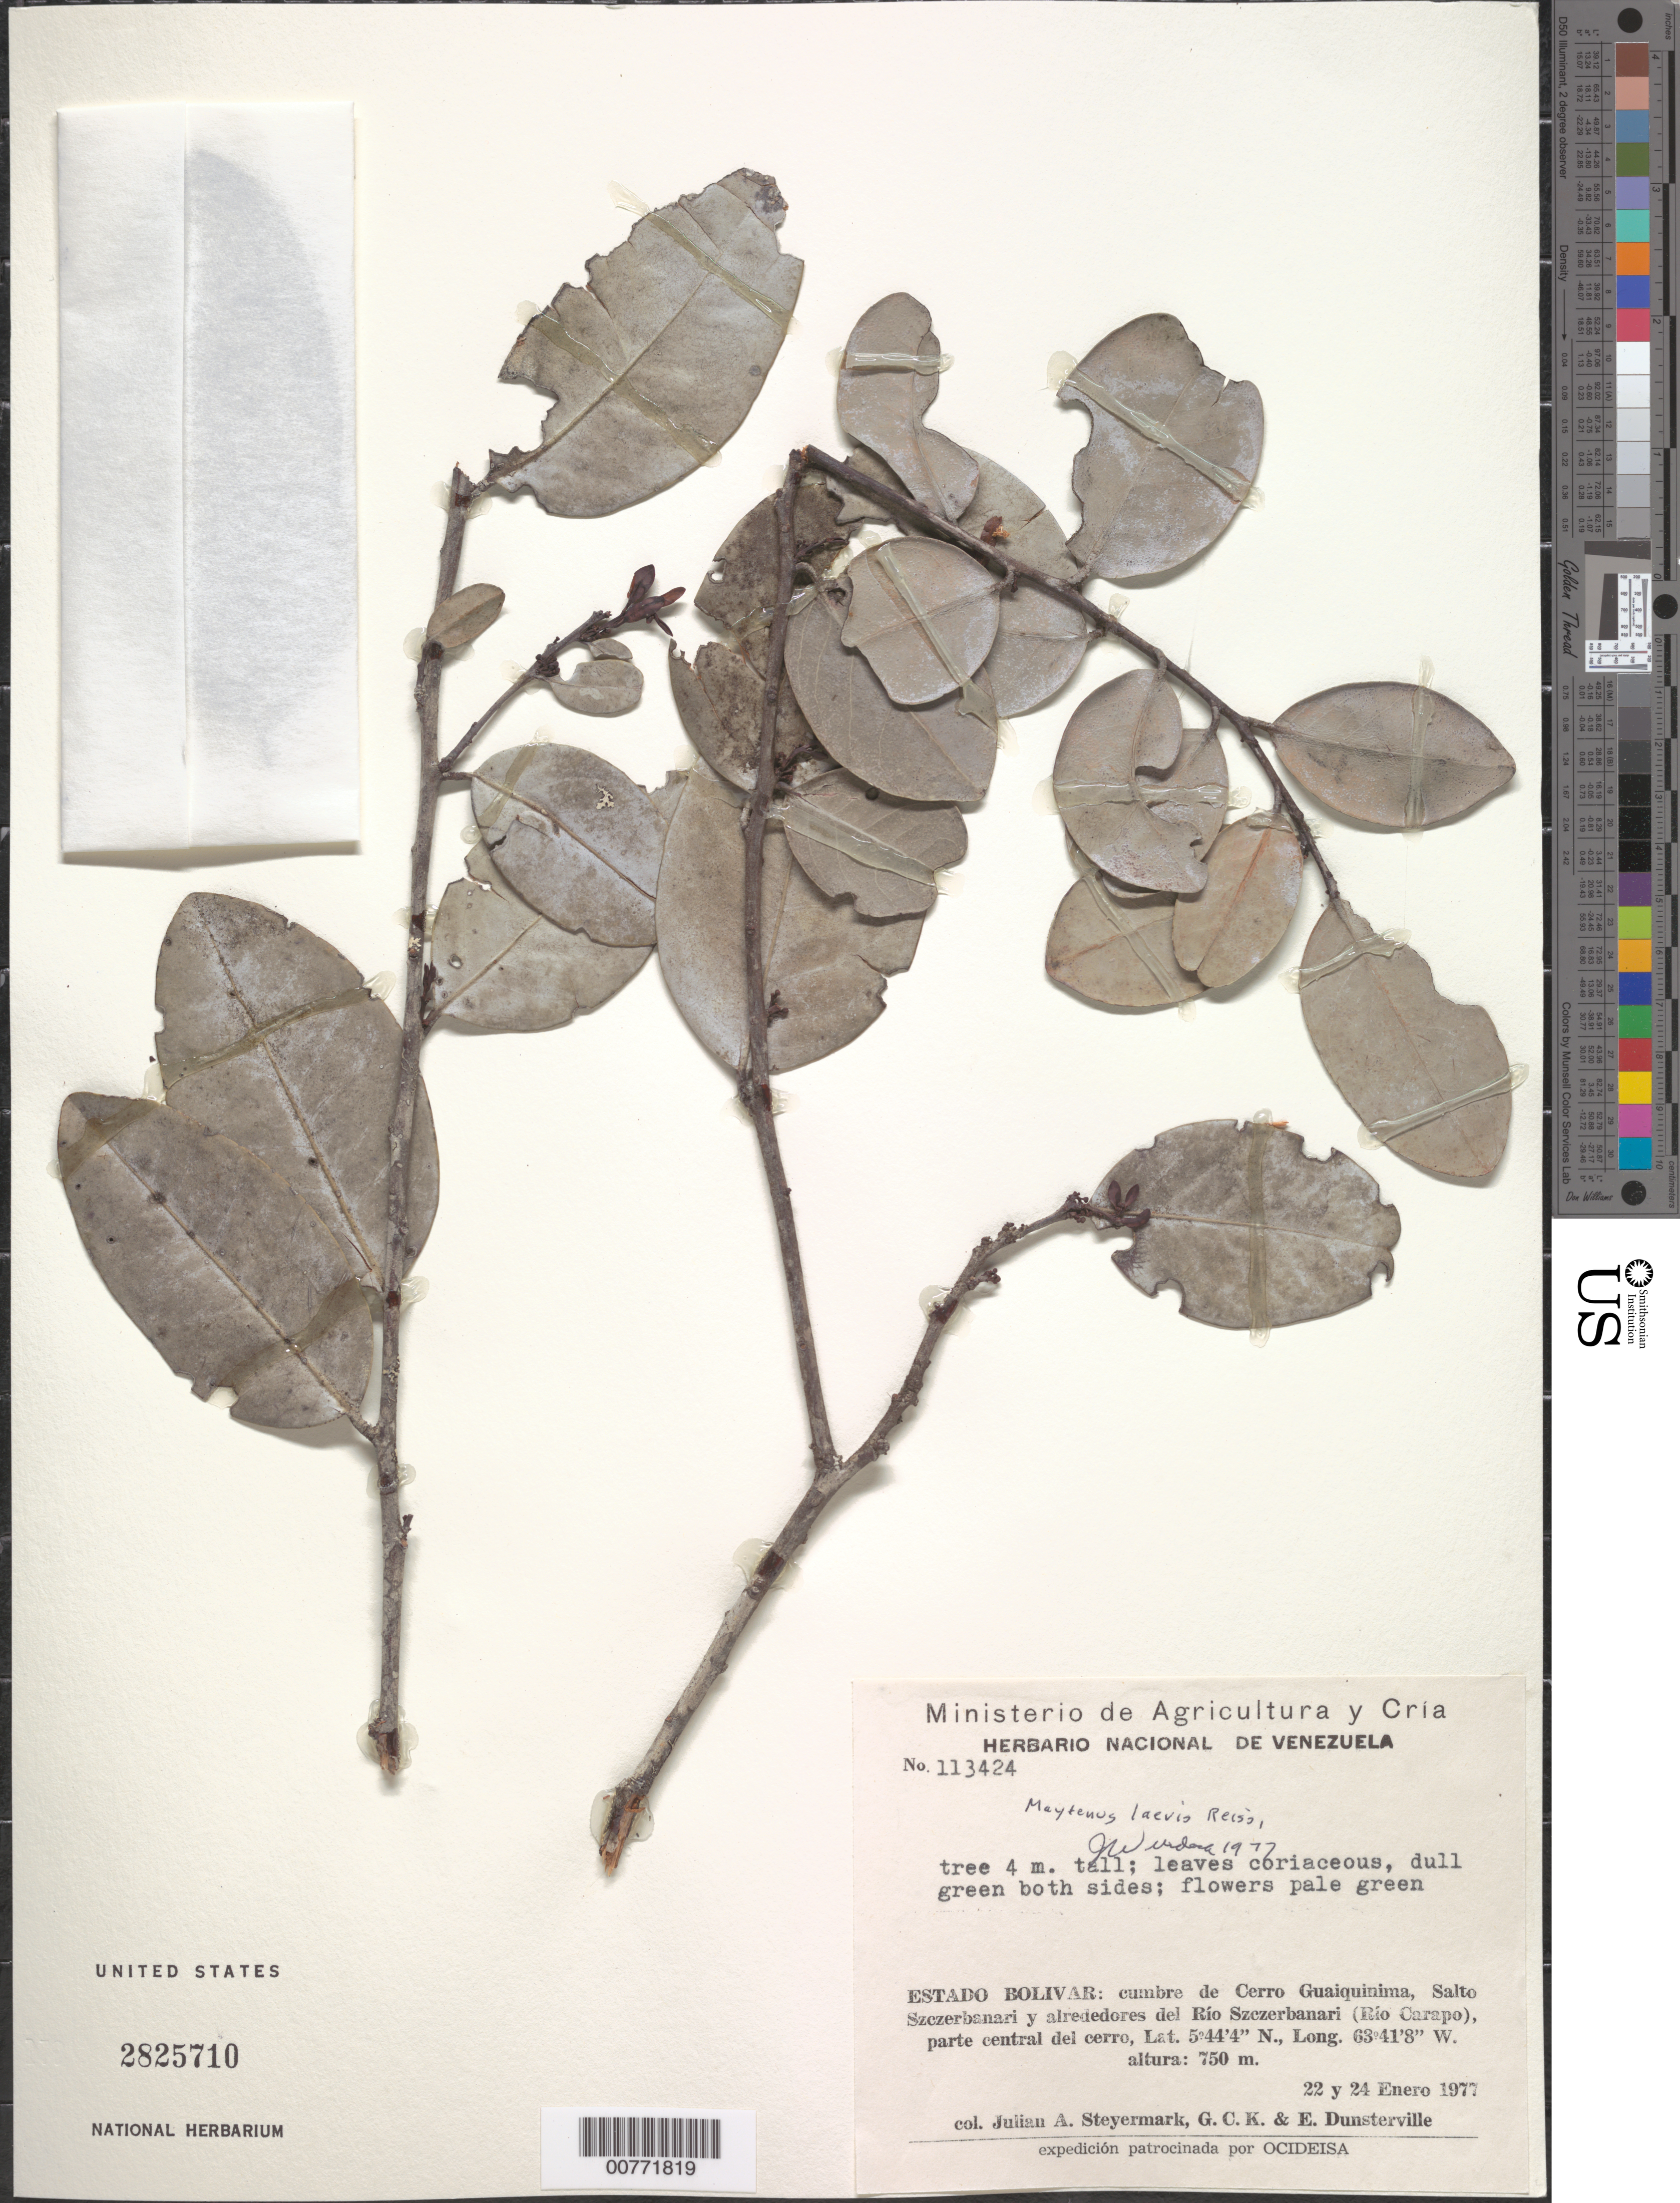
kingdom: Plantae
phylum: Tracheophyta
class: Magnoliopsida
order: Celastrales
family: Celastraceae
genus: Maytenus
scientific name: Maytenus laevis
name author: Reissek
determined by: Wurdack, John J., (US), US (UNITED STATES)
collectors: J. Steyermark, G. C. K. Dunsterville & E. Dunsterville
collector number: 113424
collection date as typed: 22-Jan-77 to 24-Jan-77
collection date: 1977-01-22/1977-01-24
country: Venezuela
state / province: Bolívar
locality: Cerro Guaiquinima, Salto Szczerbanari y alrededores del Río Szcerbanari (Río Carapo)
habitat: Cumbre de cerro, alrededores del rio, parte central del cerro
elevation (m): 750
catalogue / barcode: US 2825710